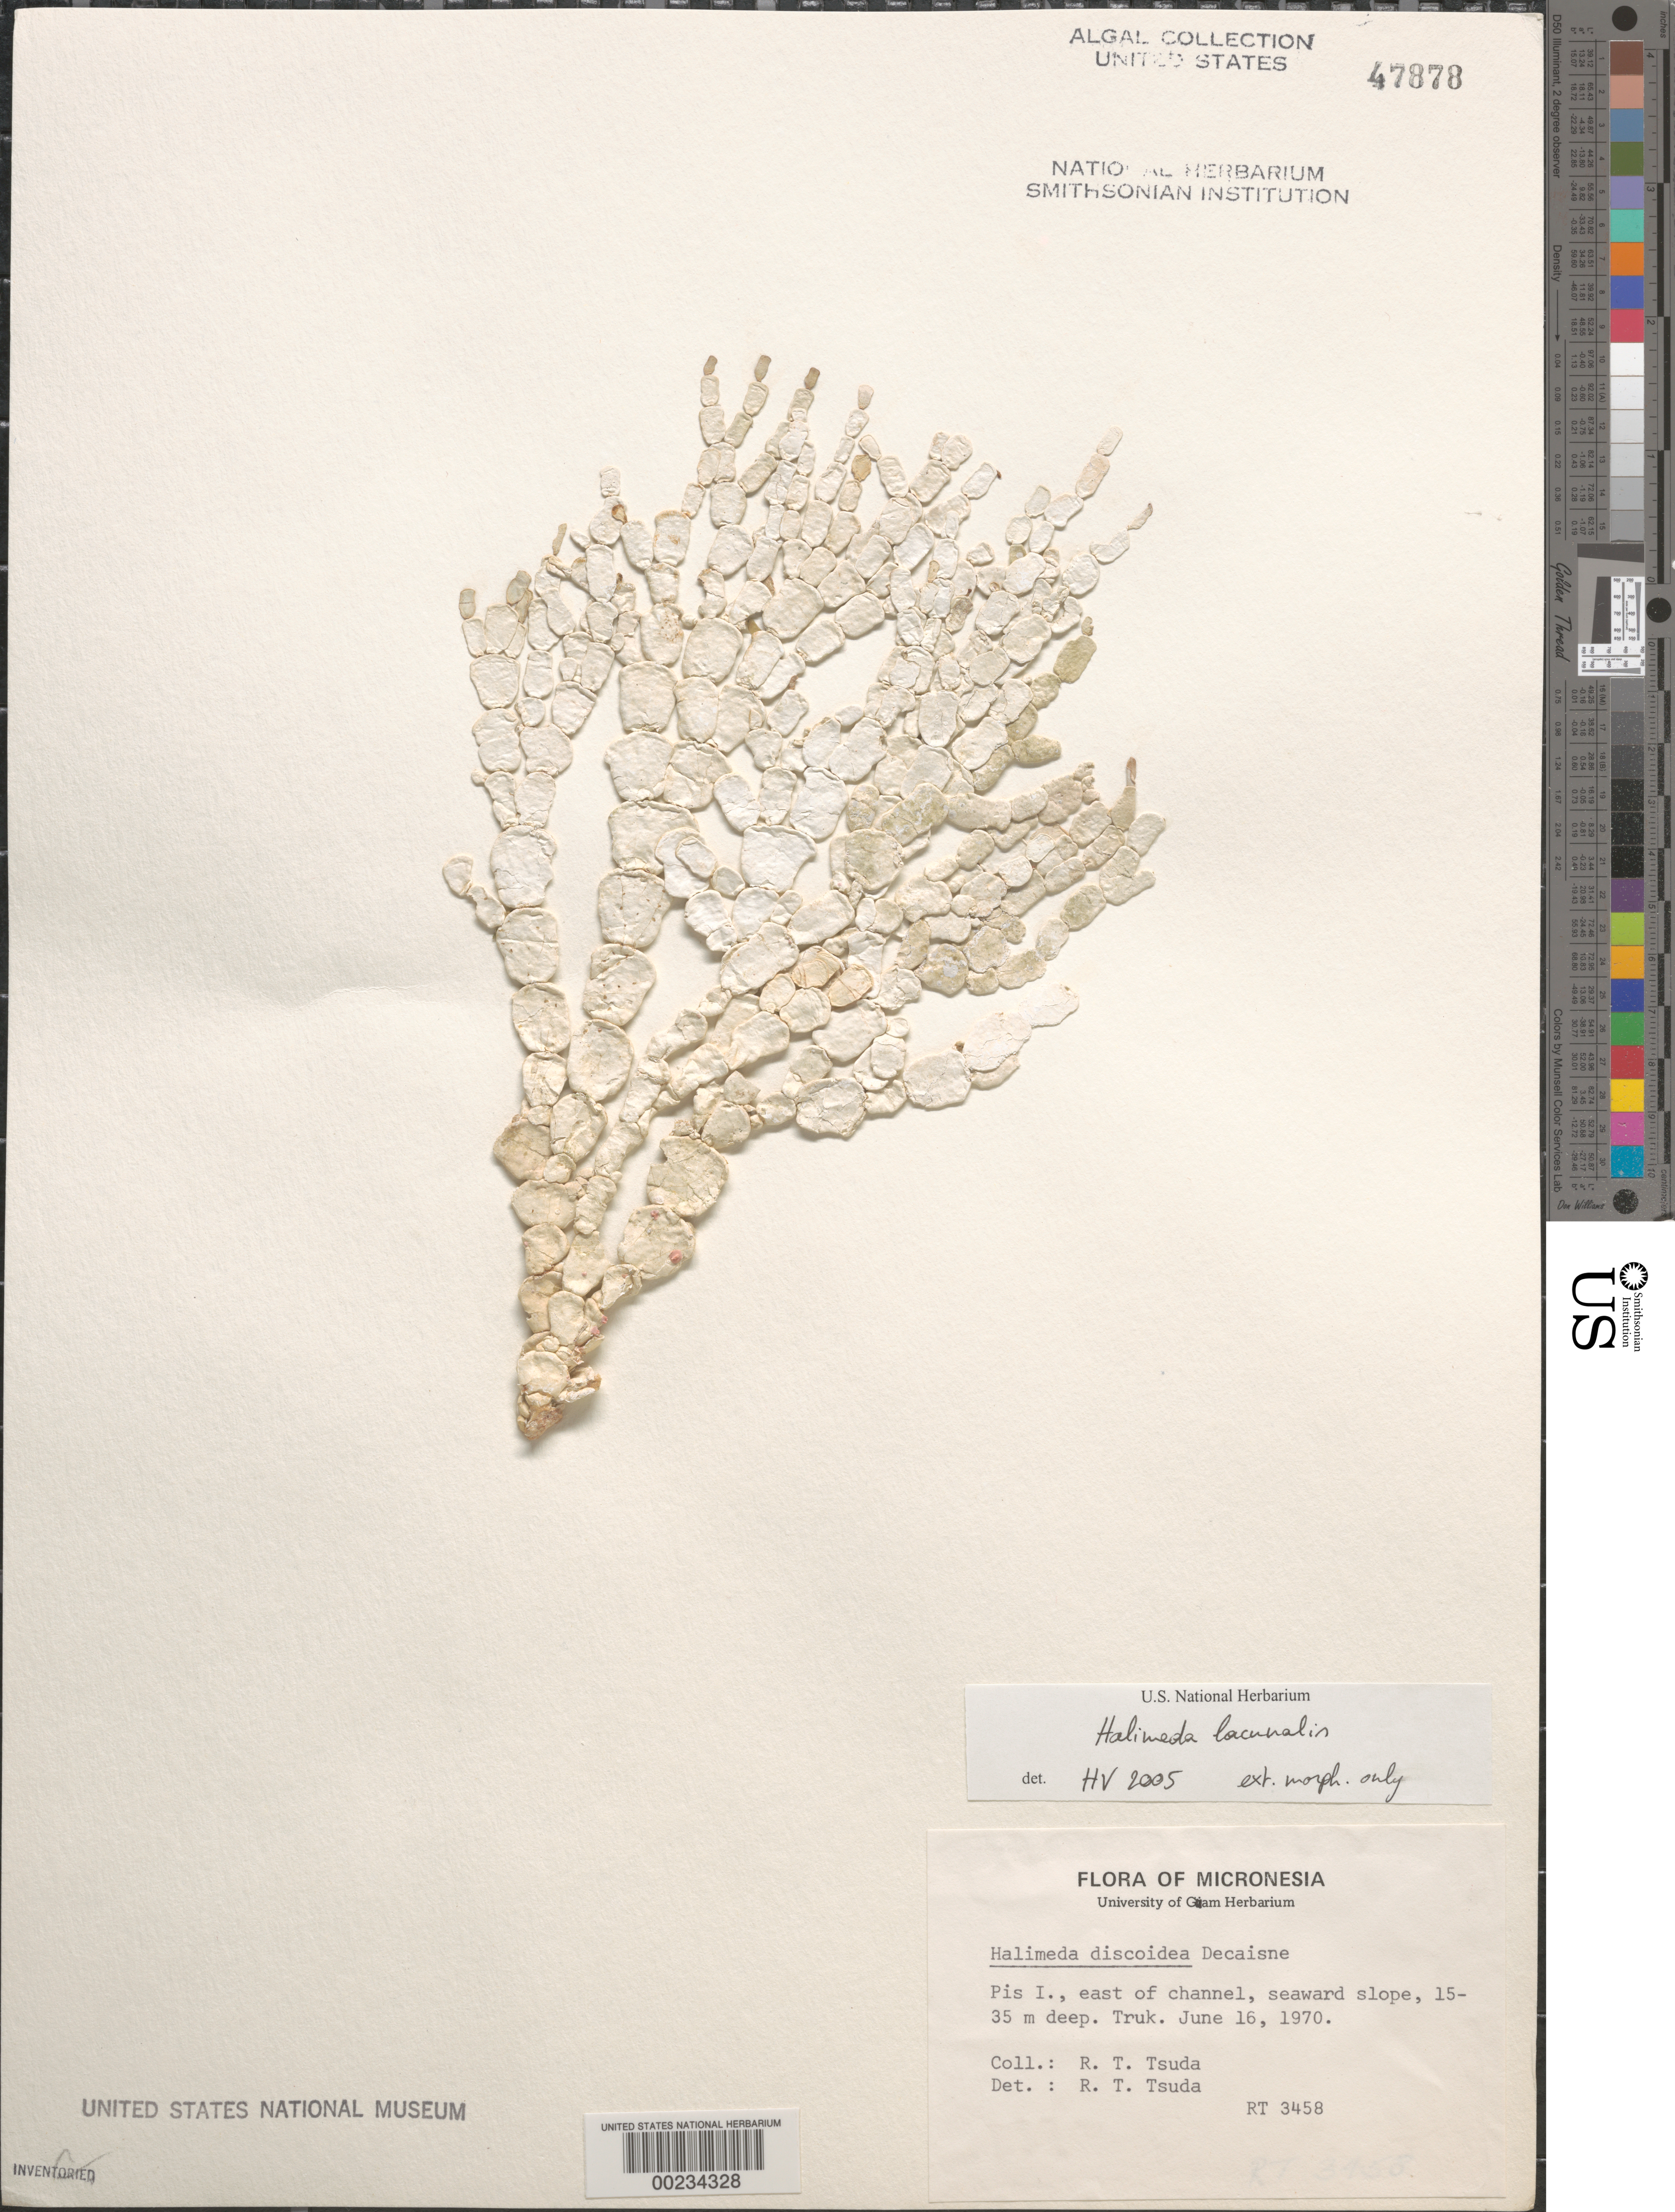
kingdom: Plantae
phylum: Chlorophyta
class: Ulvophyceae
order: Bryopsidales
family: Halimedaceae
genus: Halimeda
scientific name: Halimeda lacunalis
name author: W.R. Taylor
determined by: Verbruggen, H.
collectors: R. Tsuda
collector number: RT 3458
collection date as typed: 16 Jun 1970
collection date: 1970-06-16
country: Micronesia, Federated States of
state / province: Truk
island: Losap Atoll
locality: Pis Islet, E of channel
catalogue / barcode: US 47878